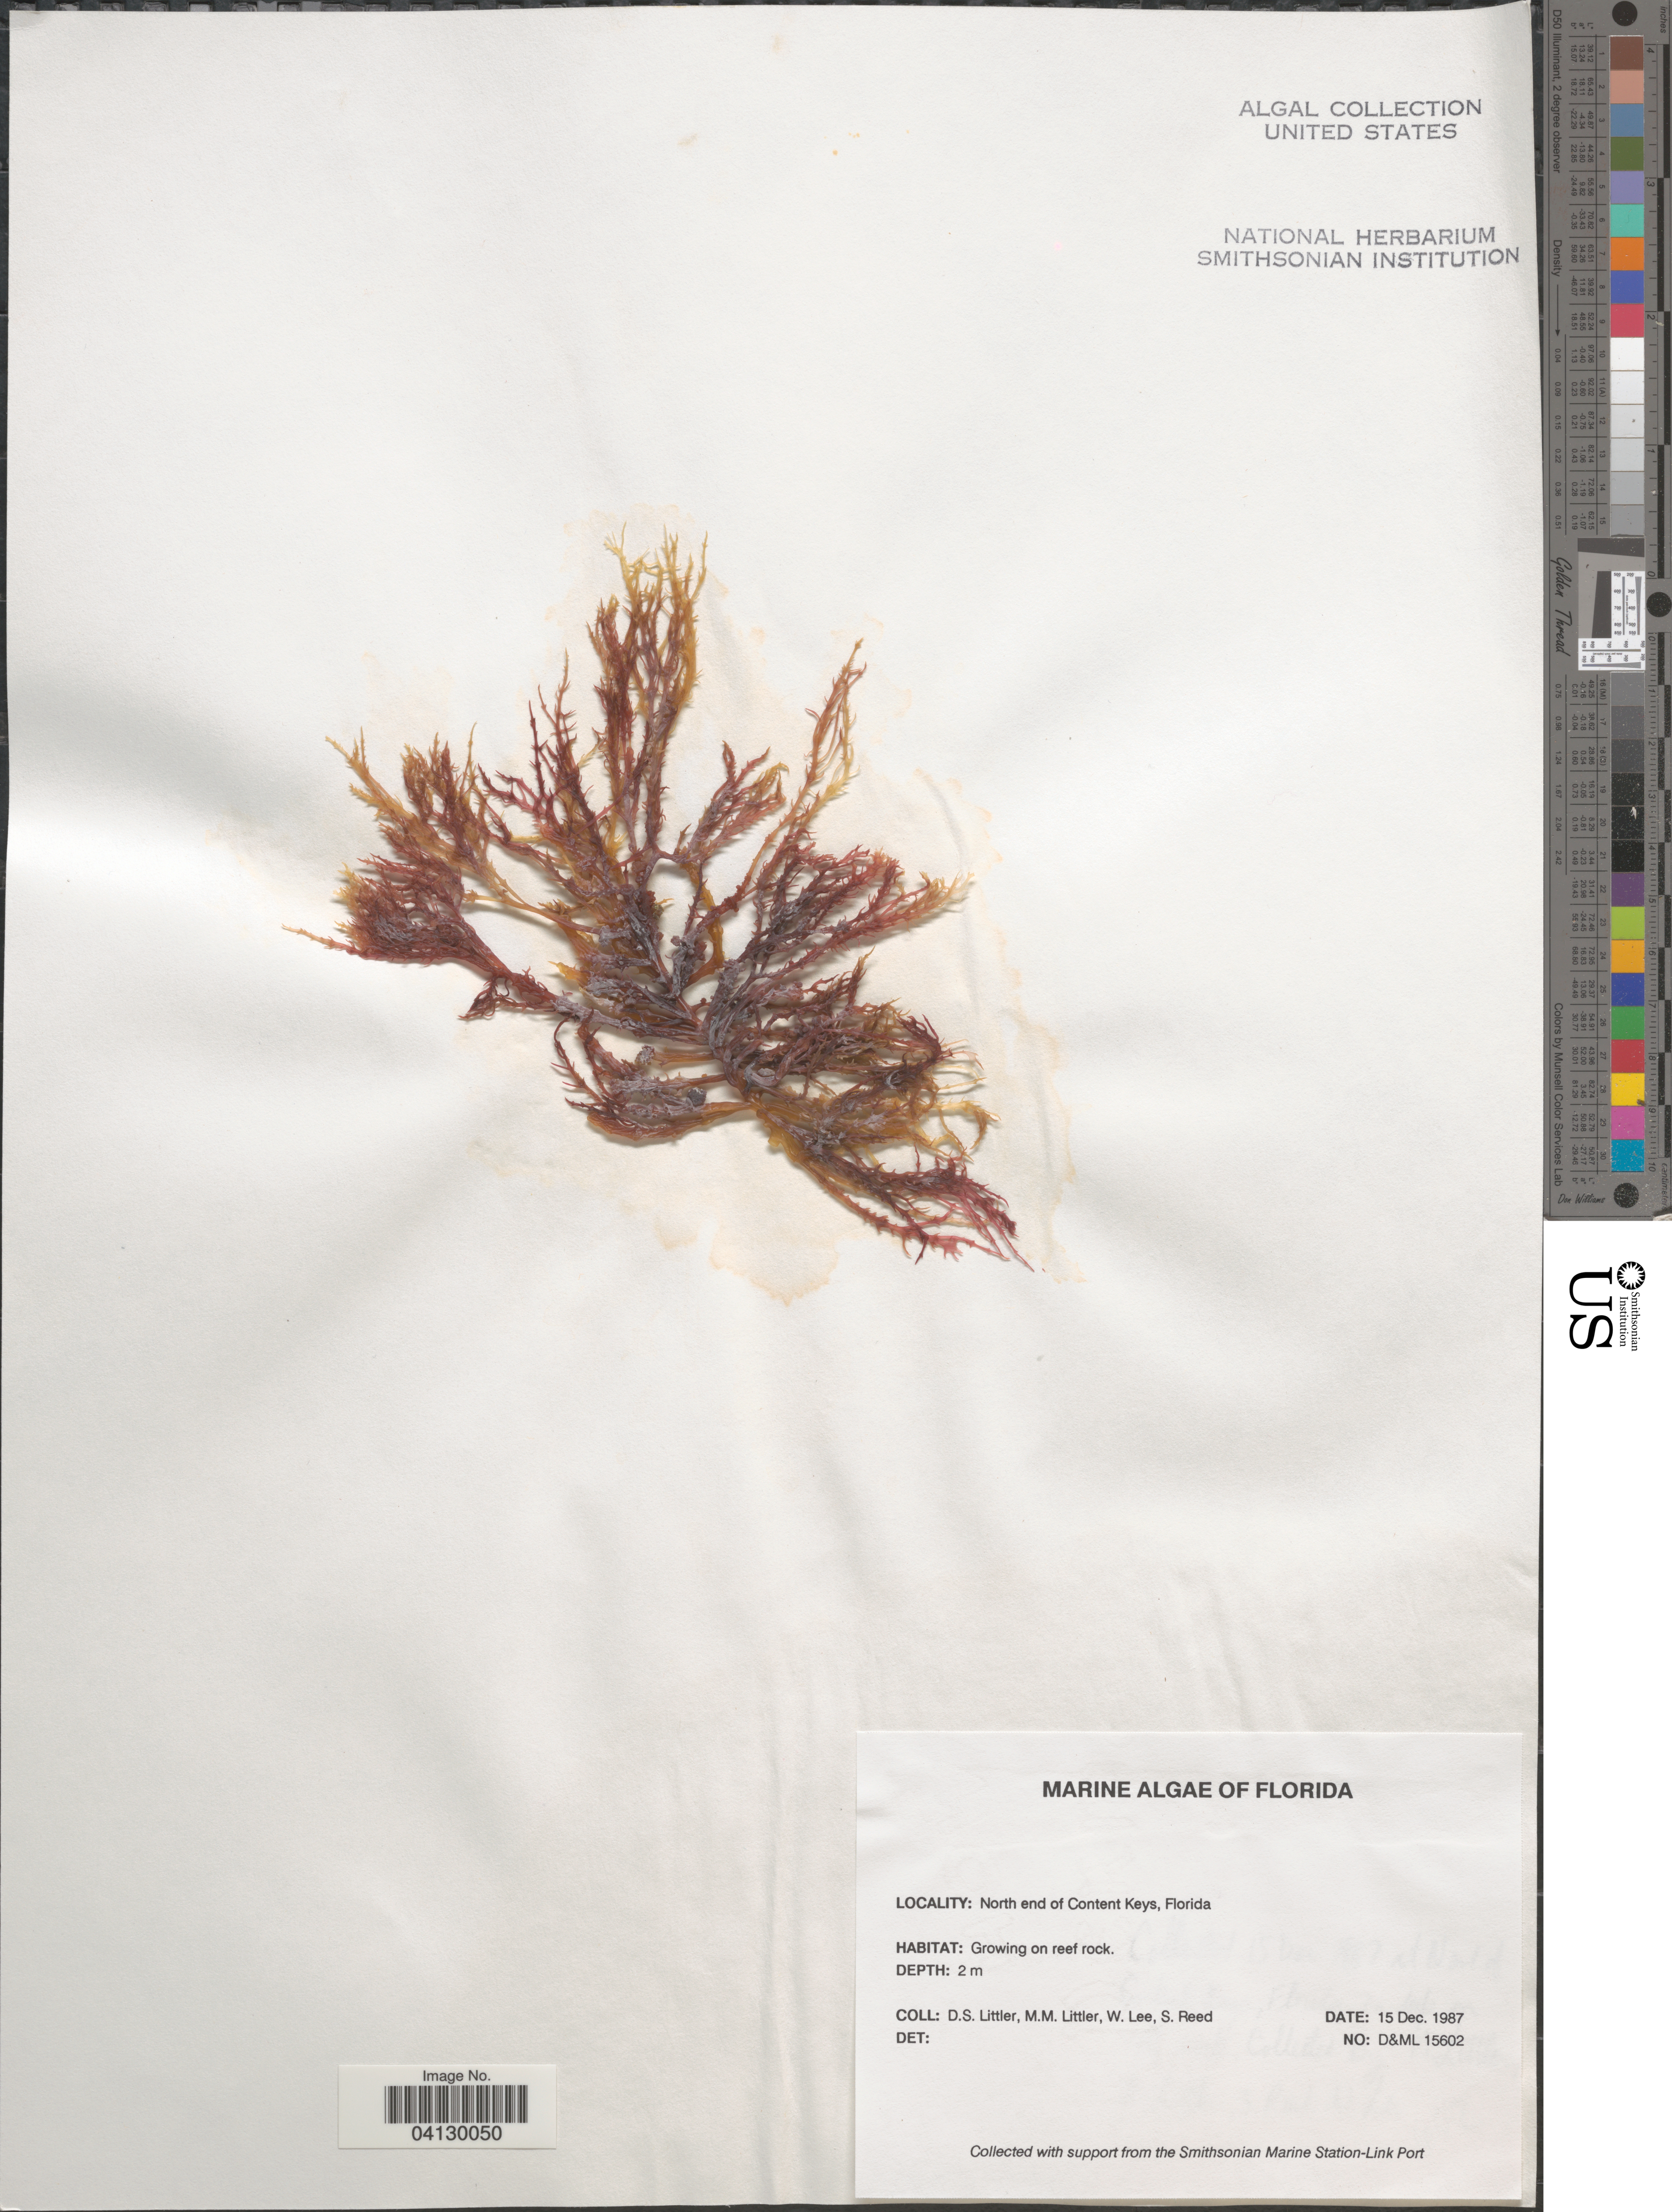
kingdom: Plantae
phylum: Rhodophyta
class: Florideophyceae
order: Corallinales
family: Corallinaceae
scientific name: Crustose Coralline Algae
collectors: D. S. Littler, W. Lee & S. Reed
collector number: D&ML 15602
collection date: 1987-12-15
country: United States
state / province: Florida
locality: North end of Content Keys.